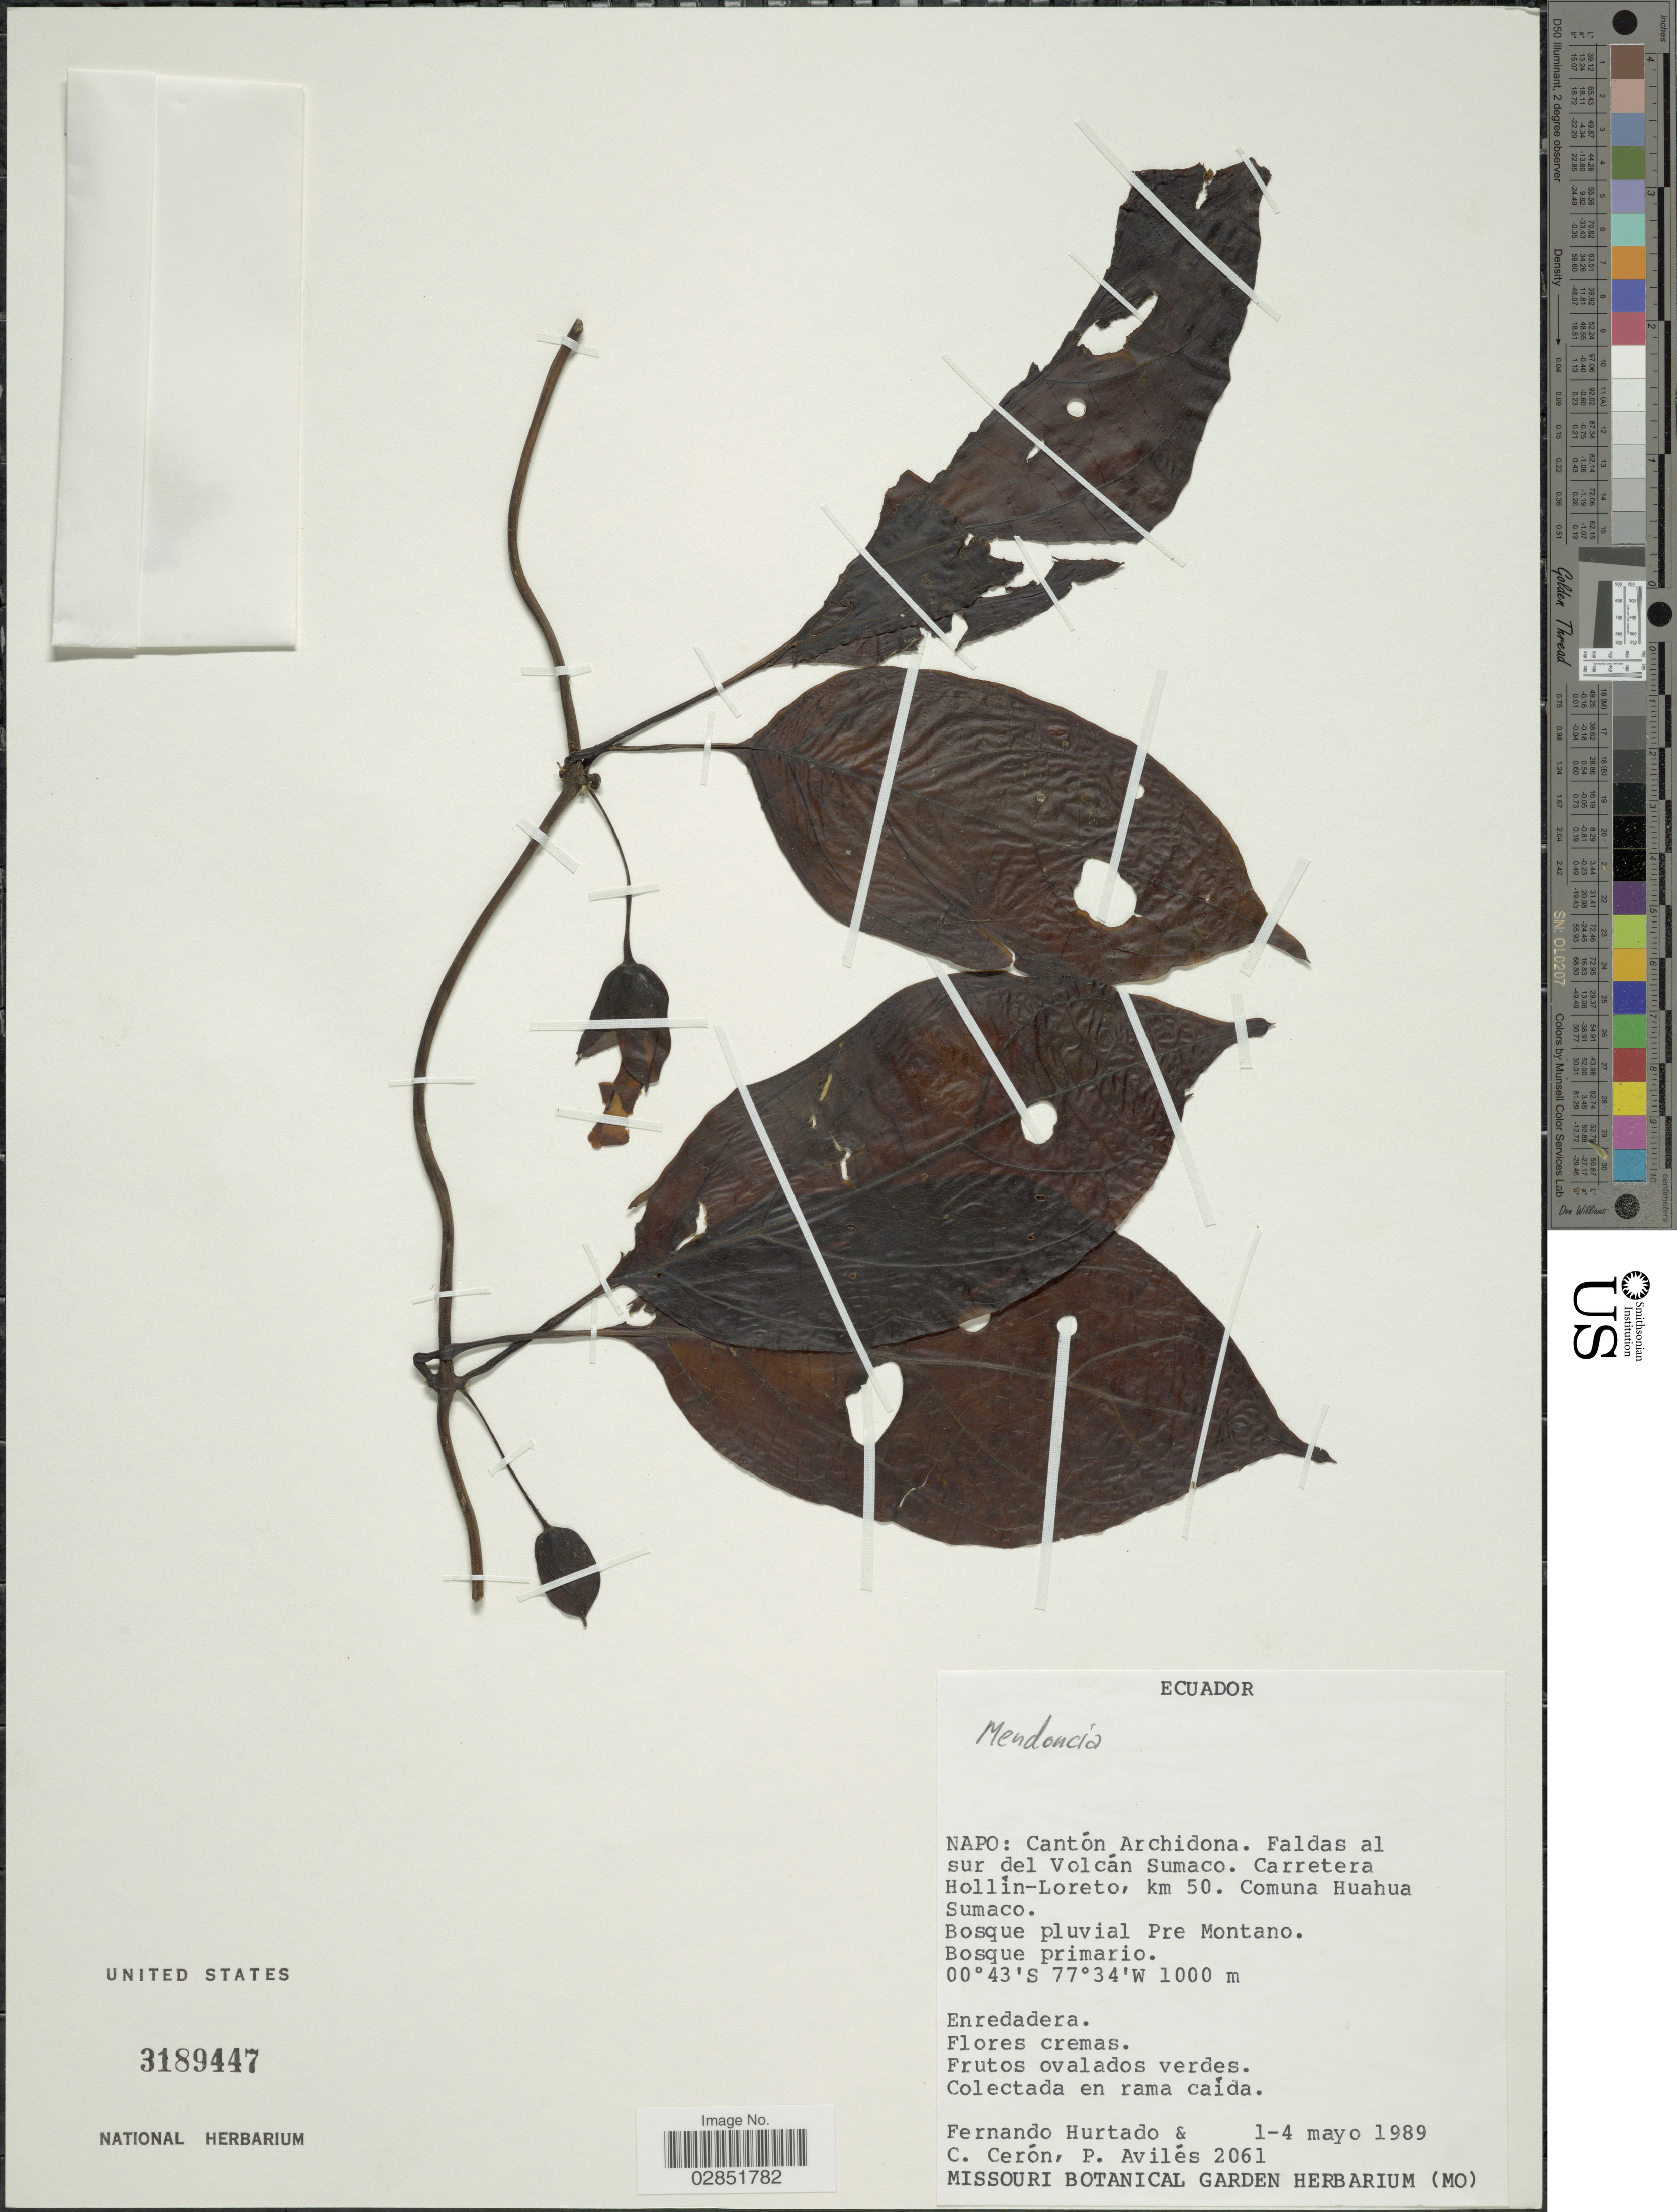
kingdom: Plantae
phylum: Tracheophyta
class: Magnoliopsida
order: Lamiales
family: Acanthaceae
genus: Mendoncia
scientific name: Mendoncia sp.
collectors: F. Hurtado, C. E. Cerón M. & P. Aviles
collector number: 2061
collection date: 1989-05-01/1989-05-04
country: Ecuador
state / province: Napo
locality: Cantón Archidona. Faldas al sur del Volcán Sumaco. Carretera Hollin-Loreto, km 50. Comuna Huahua Sumaco.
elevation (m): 1000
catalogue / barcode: US 3189447